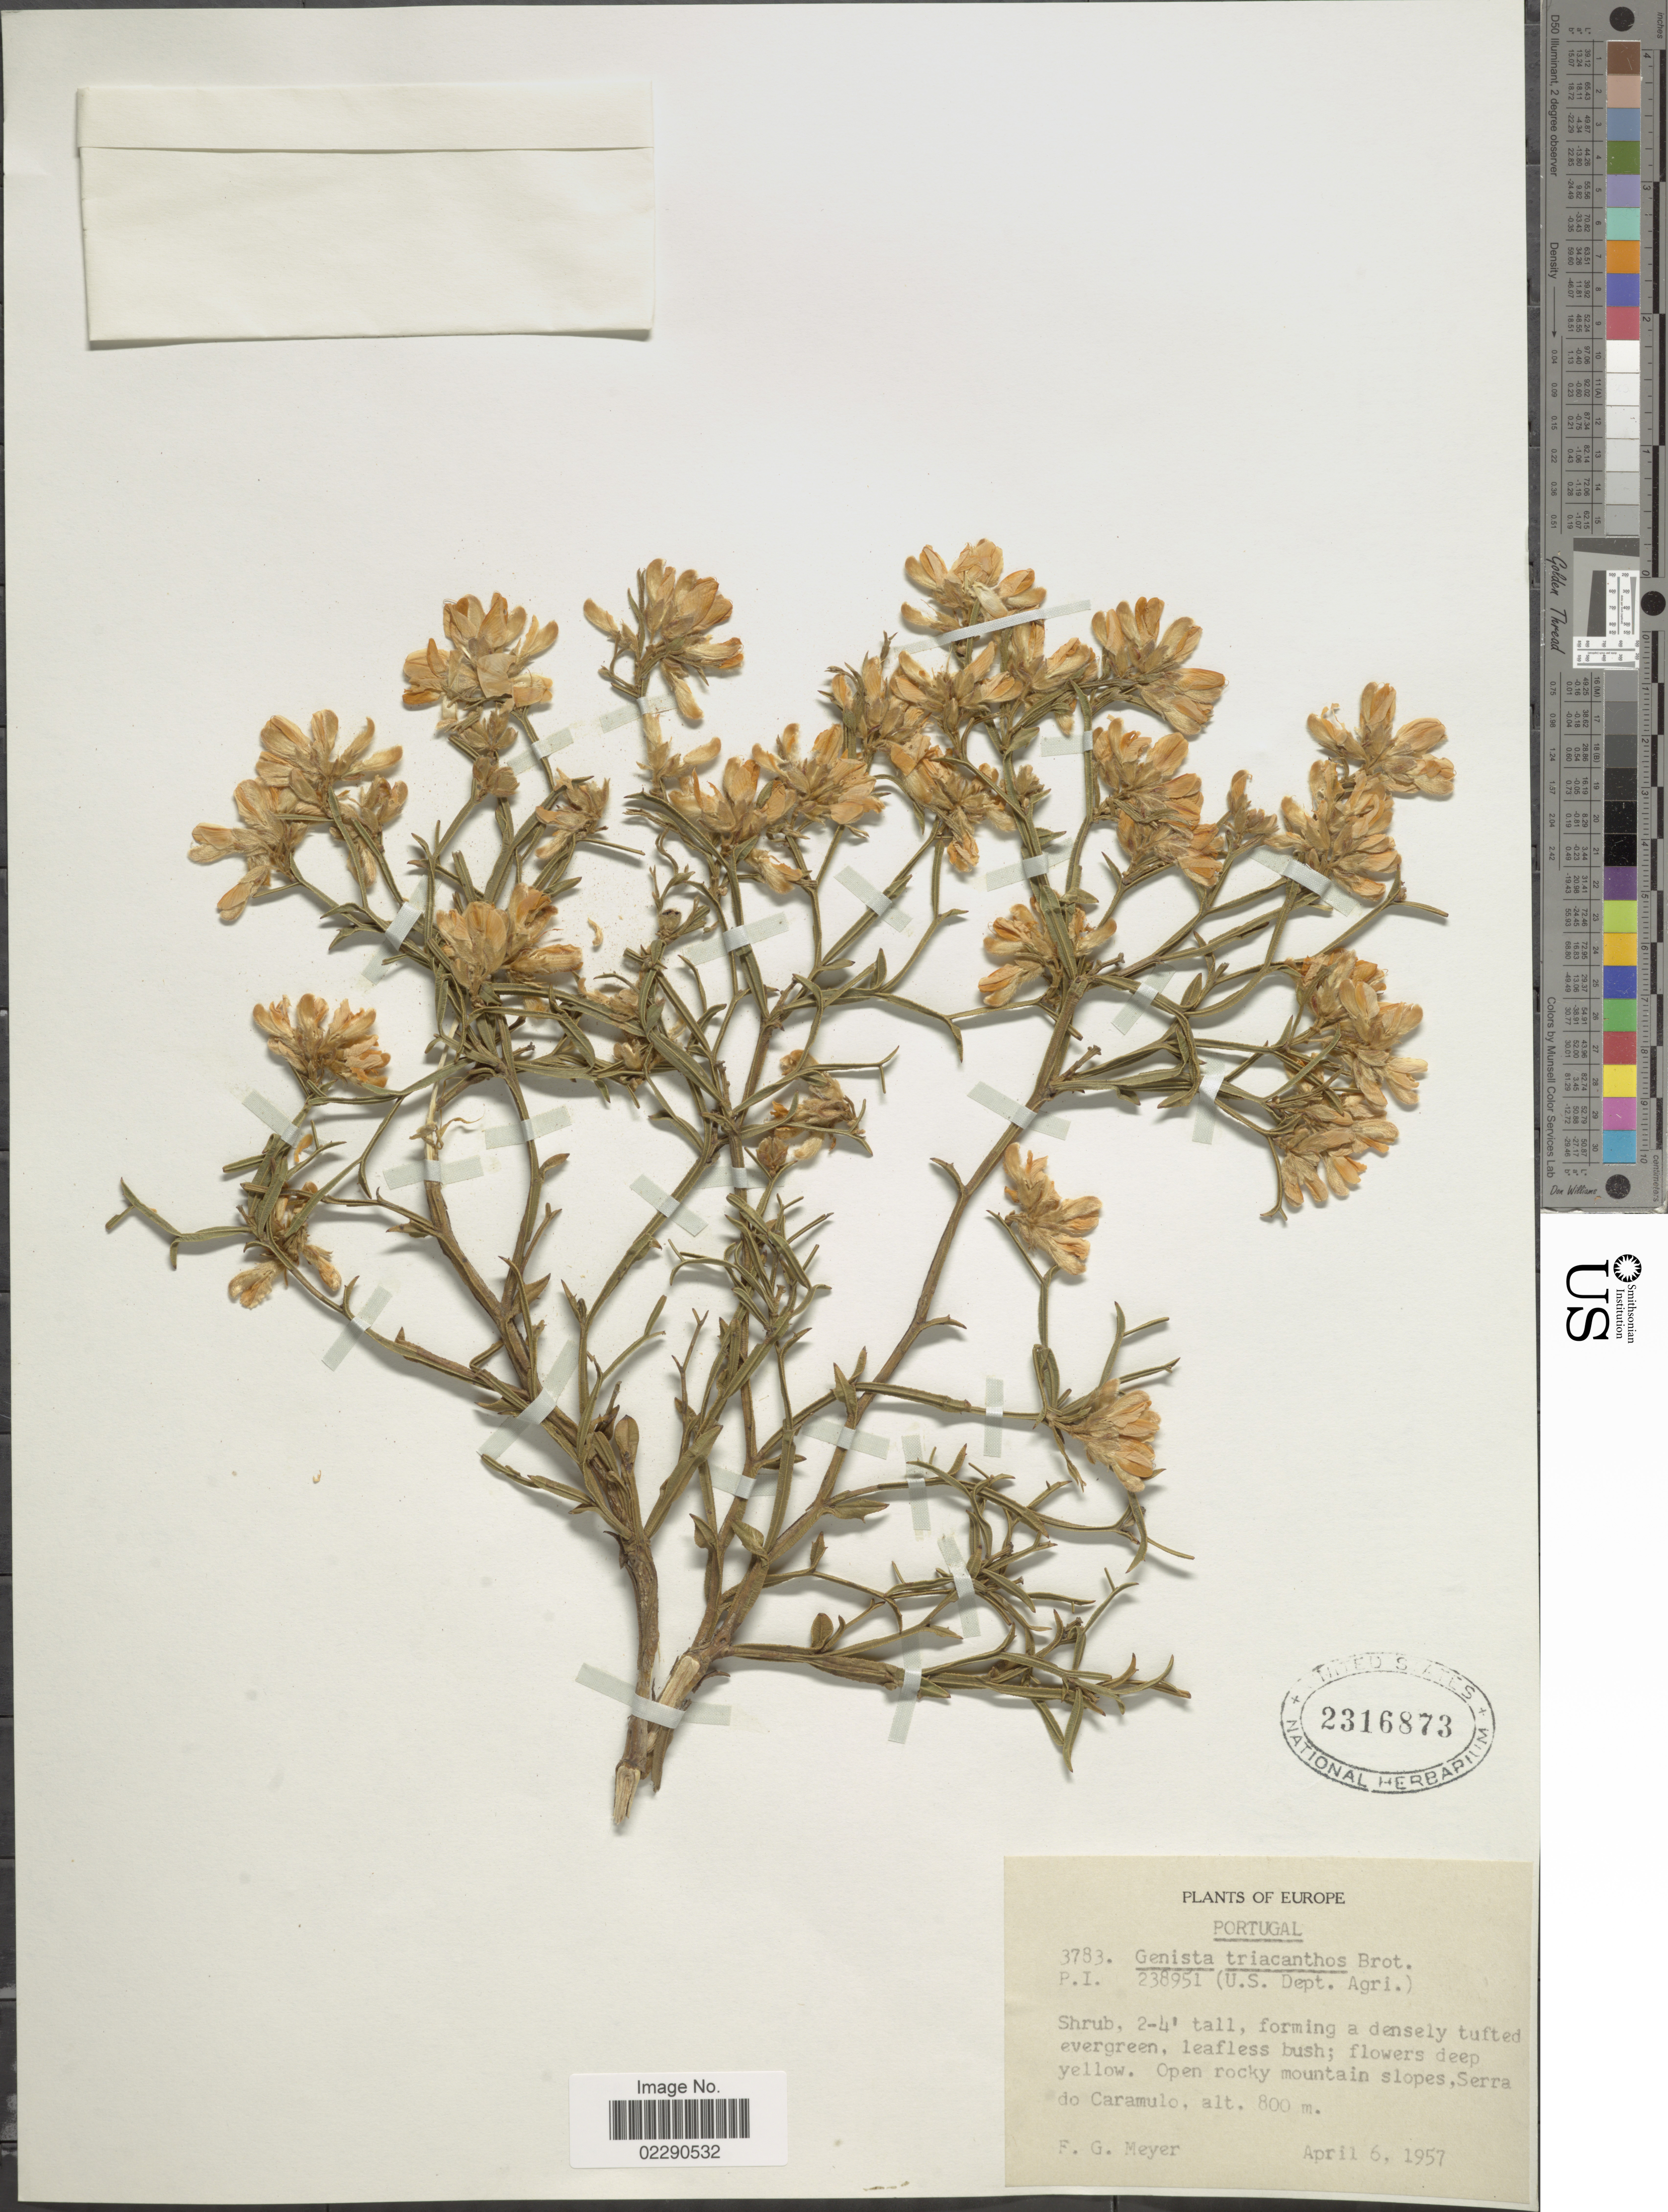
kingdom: Plantae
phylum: Tracheophyta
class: Magnoliopsida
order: Fabales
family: Fabaceae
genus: Genista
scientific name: Genista triacanthos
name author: Brot.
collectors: F. G. Meyer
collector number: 3783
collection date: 1957-04-06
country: Portugal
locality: Europe, Serra do Caramulo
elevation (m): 800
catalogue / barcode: US 2316873